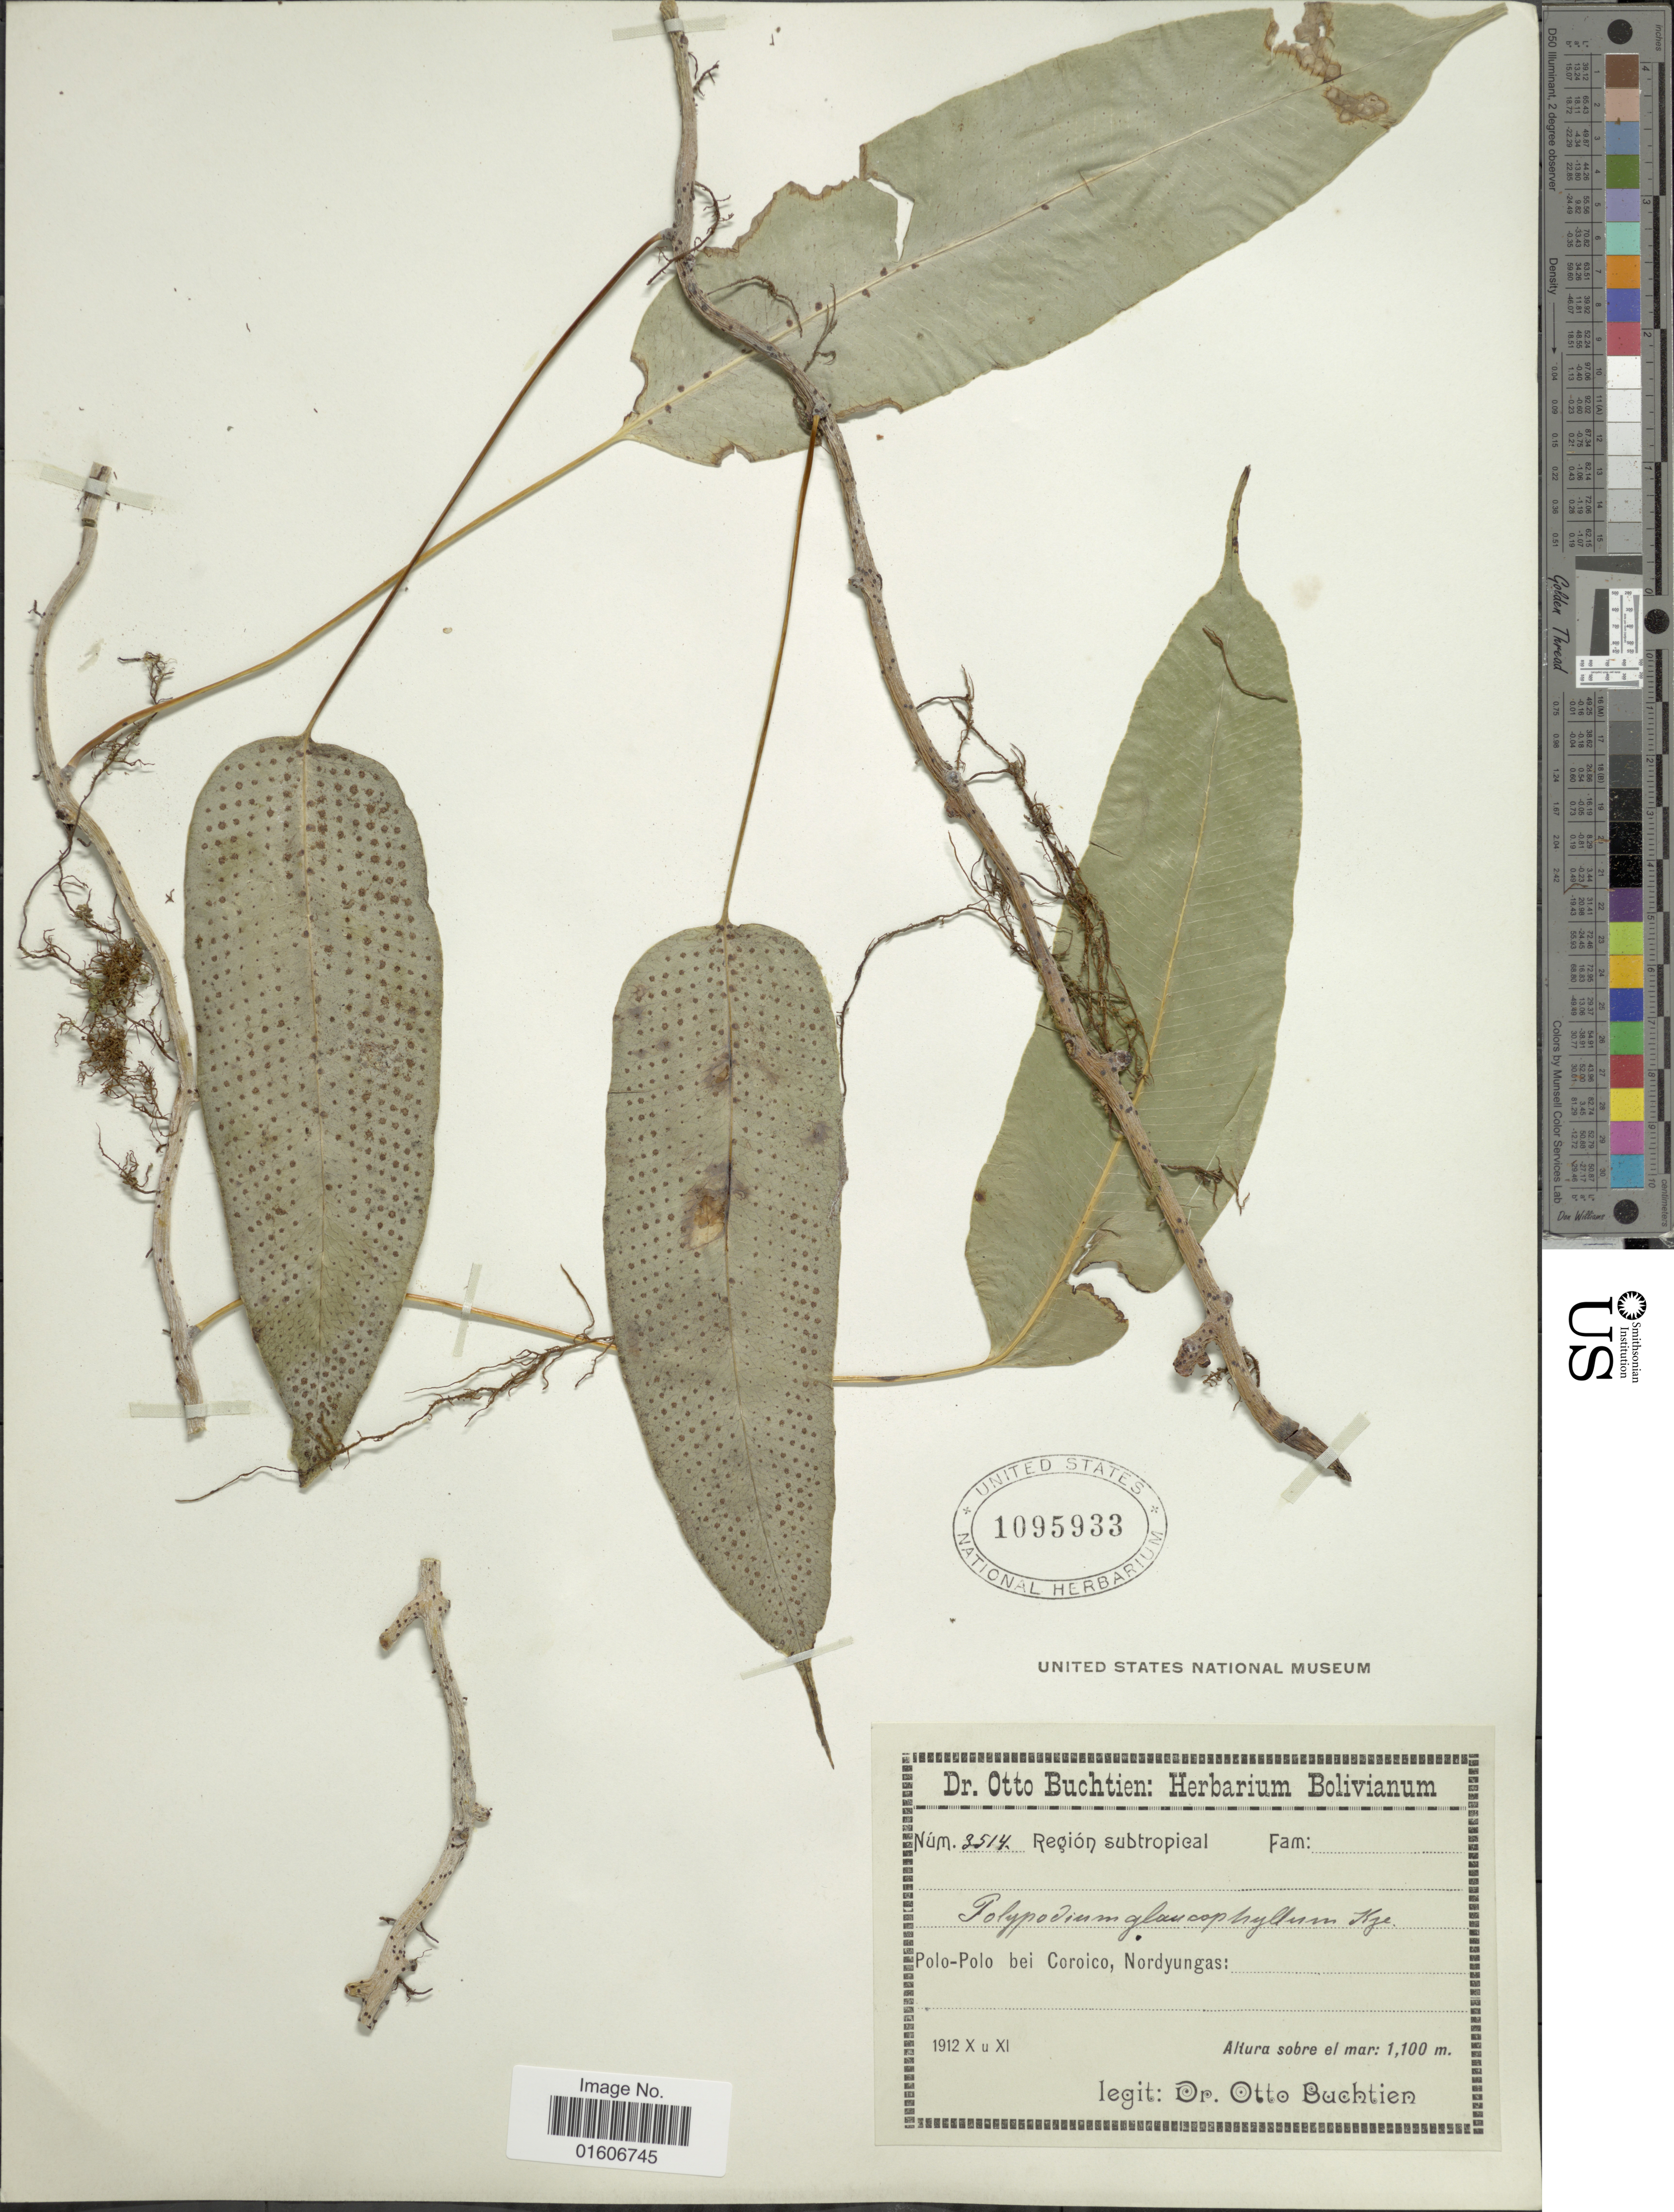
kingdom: Plantae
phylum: Tracheophyta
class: Polypodiopsida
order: Polypodiales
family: Polypodiaceae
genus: Serpocaulon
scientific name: Serpocaulon levigatum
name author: (Cav.) A.R. Sm.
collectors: O. Buchtien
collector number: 3514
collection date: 1912-10/1912-11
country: Bolivia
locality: Polo-Polo bei Coroico, Nordyungas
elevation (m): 1100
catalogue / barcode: US 1095933